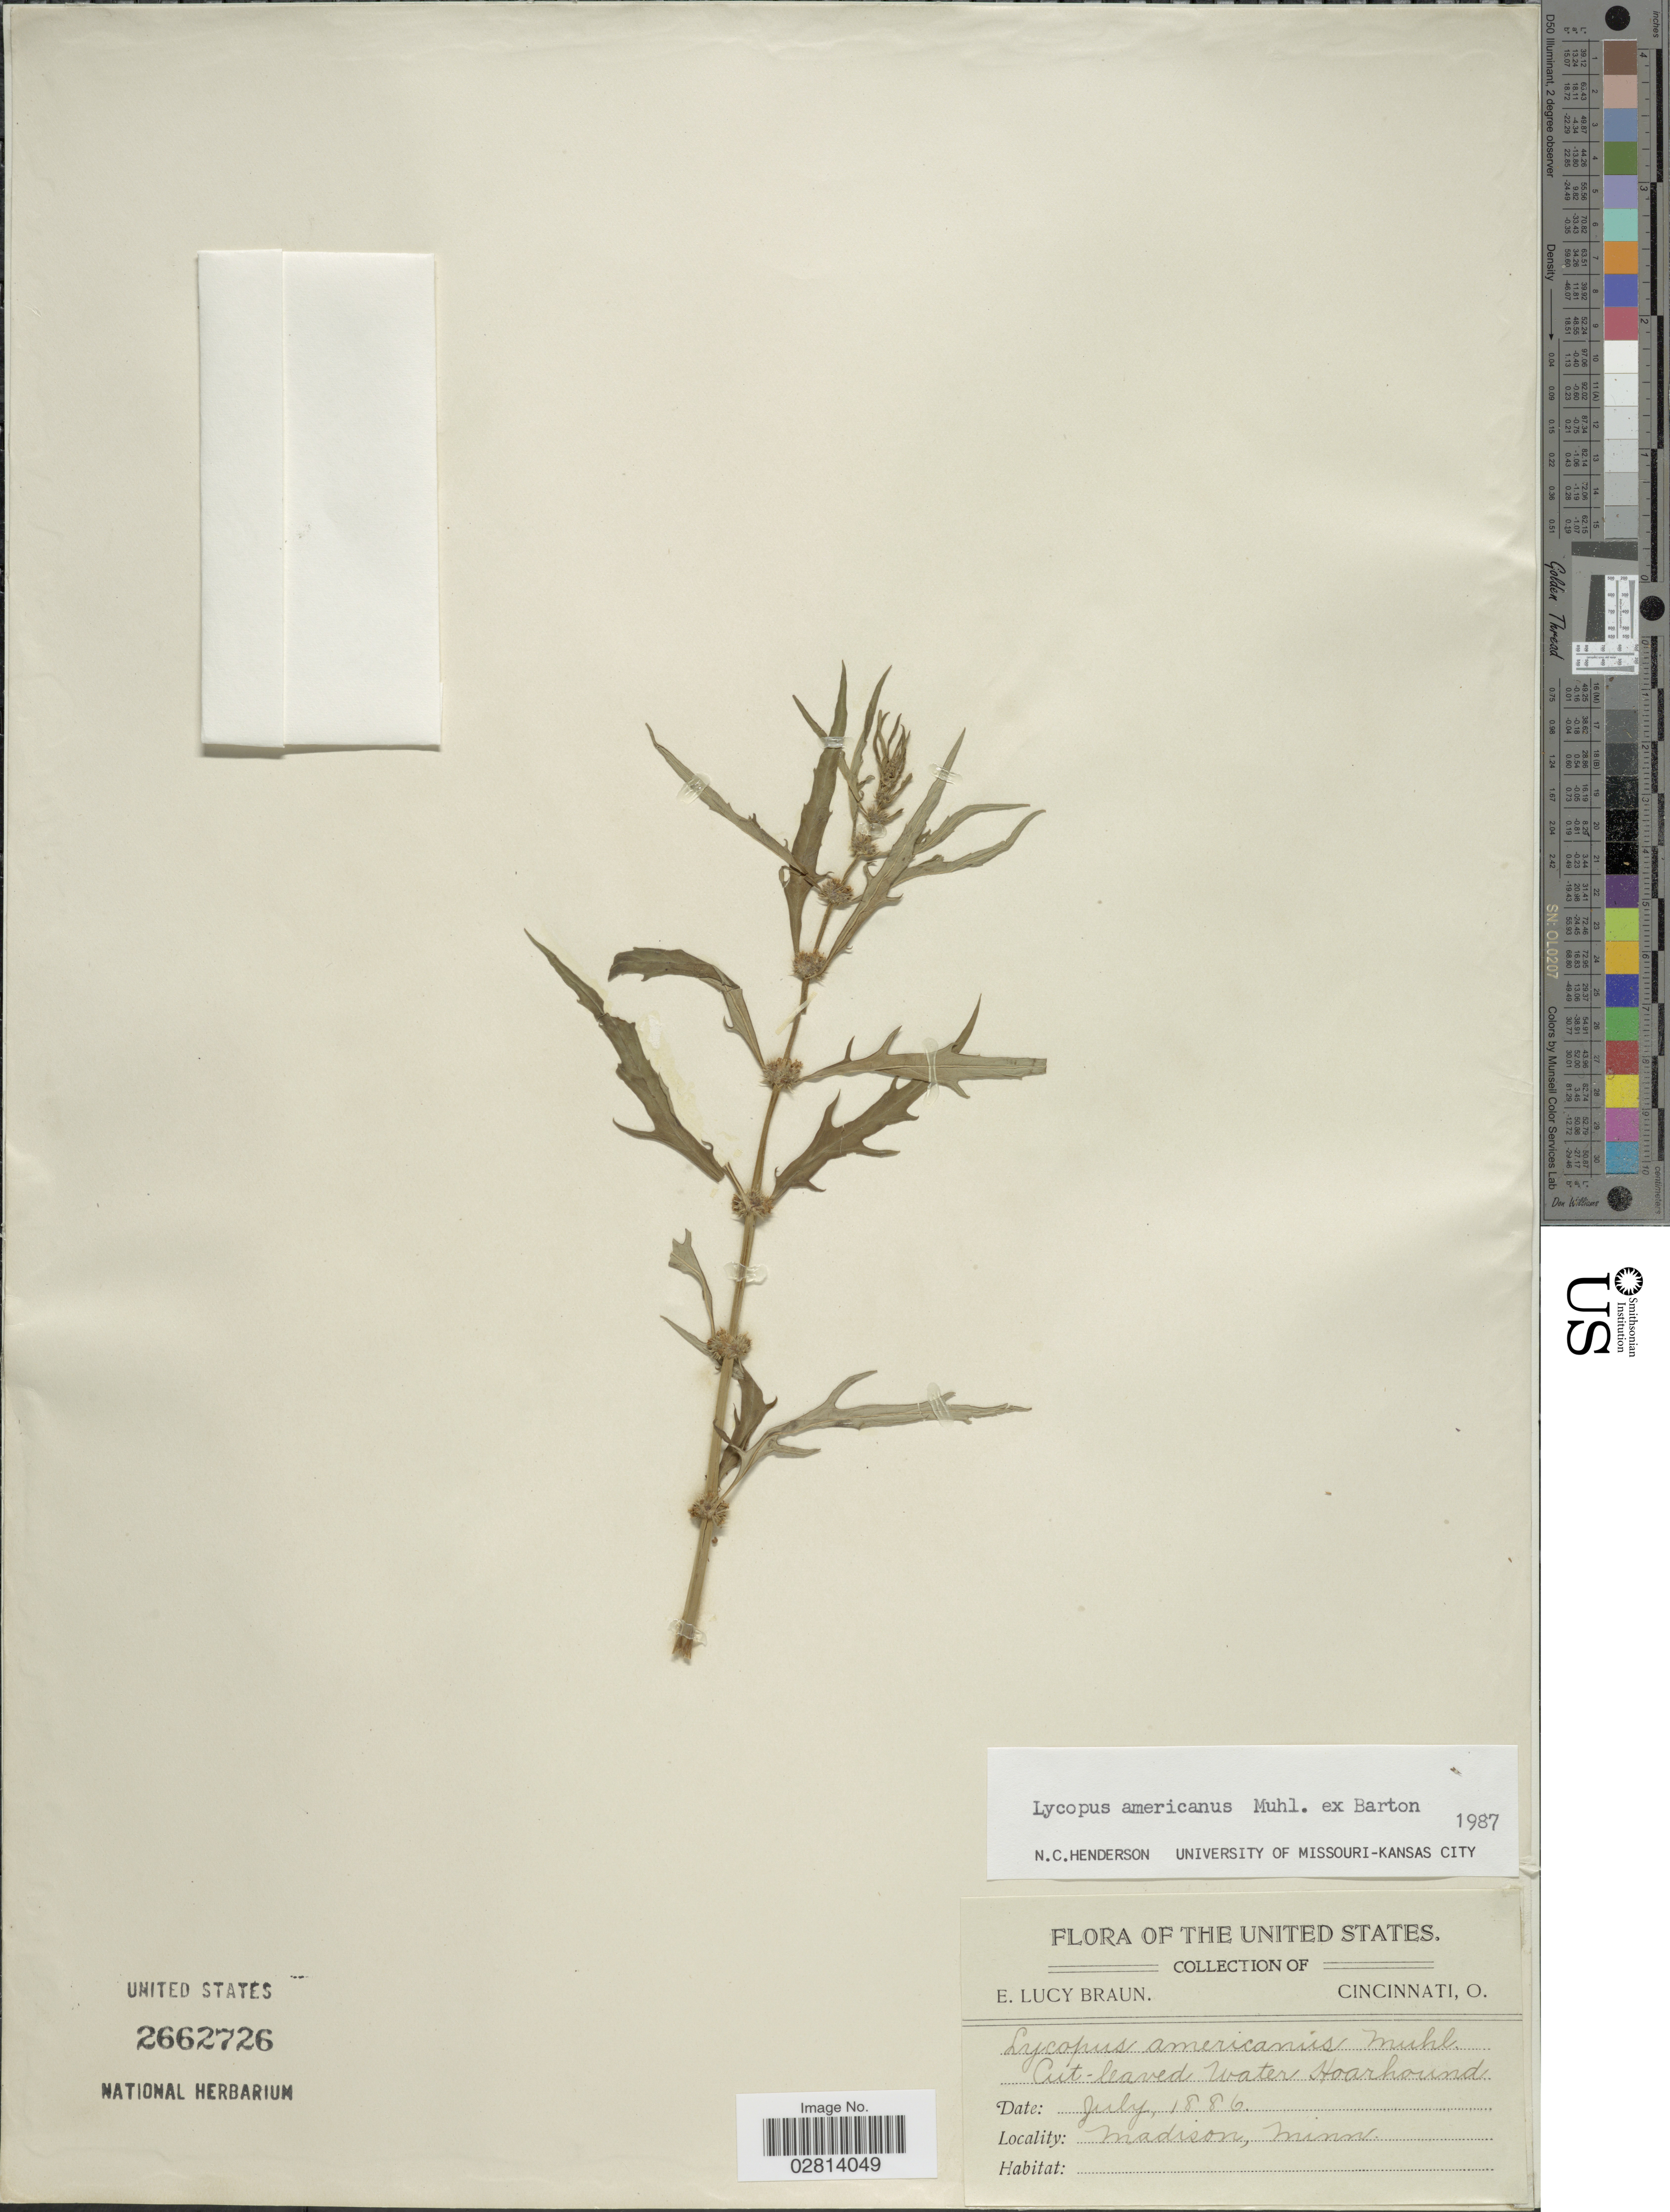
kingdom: Plantae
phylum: Tracheophyta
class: Magnoliopsida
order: Lamiales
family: Lamiaceae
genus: Lycopus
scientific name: Lycopus americanus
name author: Muhl. ex W.P.C. Barton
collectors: E. L. Braun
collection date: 1886-07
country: United States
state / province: Minnesota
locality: Madison, Minn.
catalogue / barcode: US 2662726